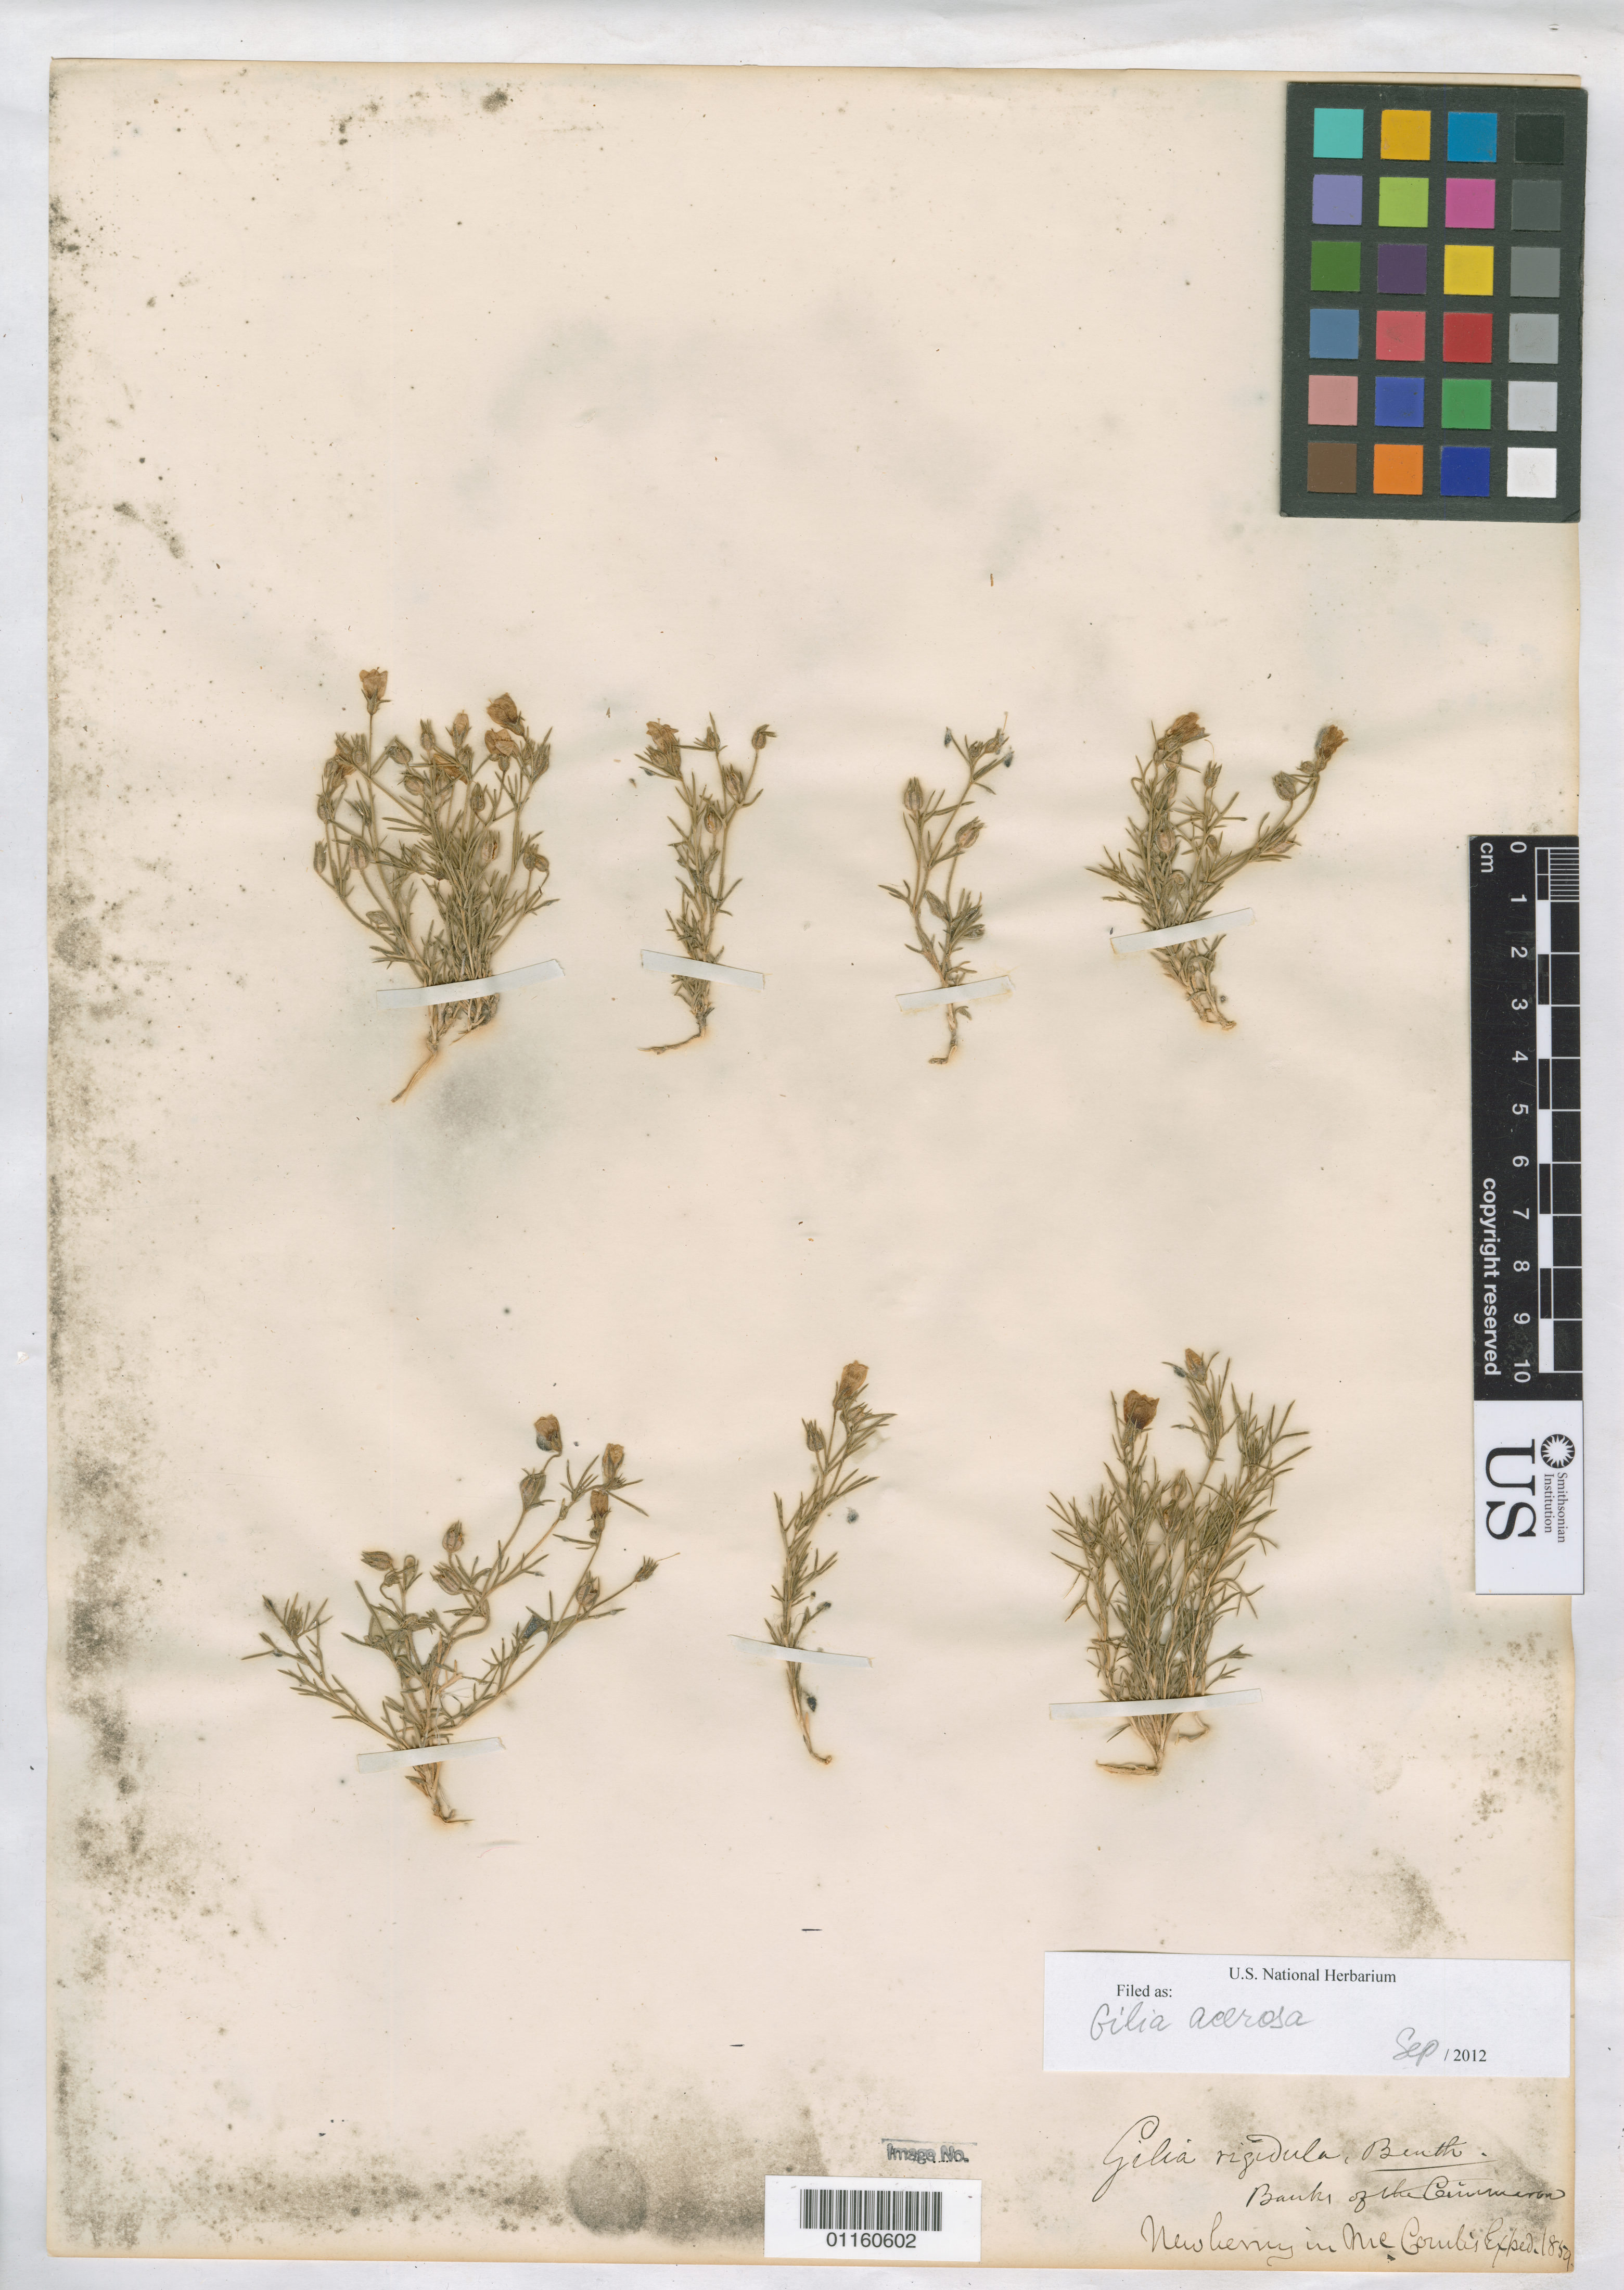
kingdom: Plantae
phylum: Tracheophyta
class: Magnoliopsida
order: Ericales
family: Polemoniaceae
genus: Giliastrum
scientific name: Giliastrum acerosum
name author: (A. Gray) Rydb.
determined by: Strong, Mark T., (BOT), Smithsonian Institution - National Museum of Natural History (UNITED STATES)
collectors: J. S. Newberry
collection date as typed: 1859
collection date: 1859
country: United States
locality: Banks of the […]